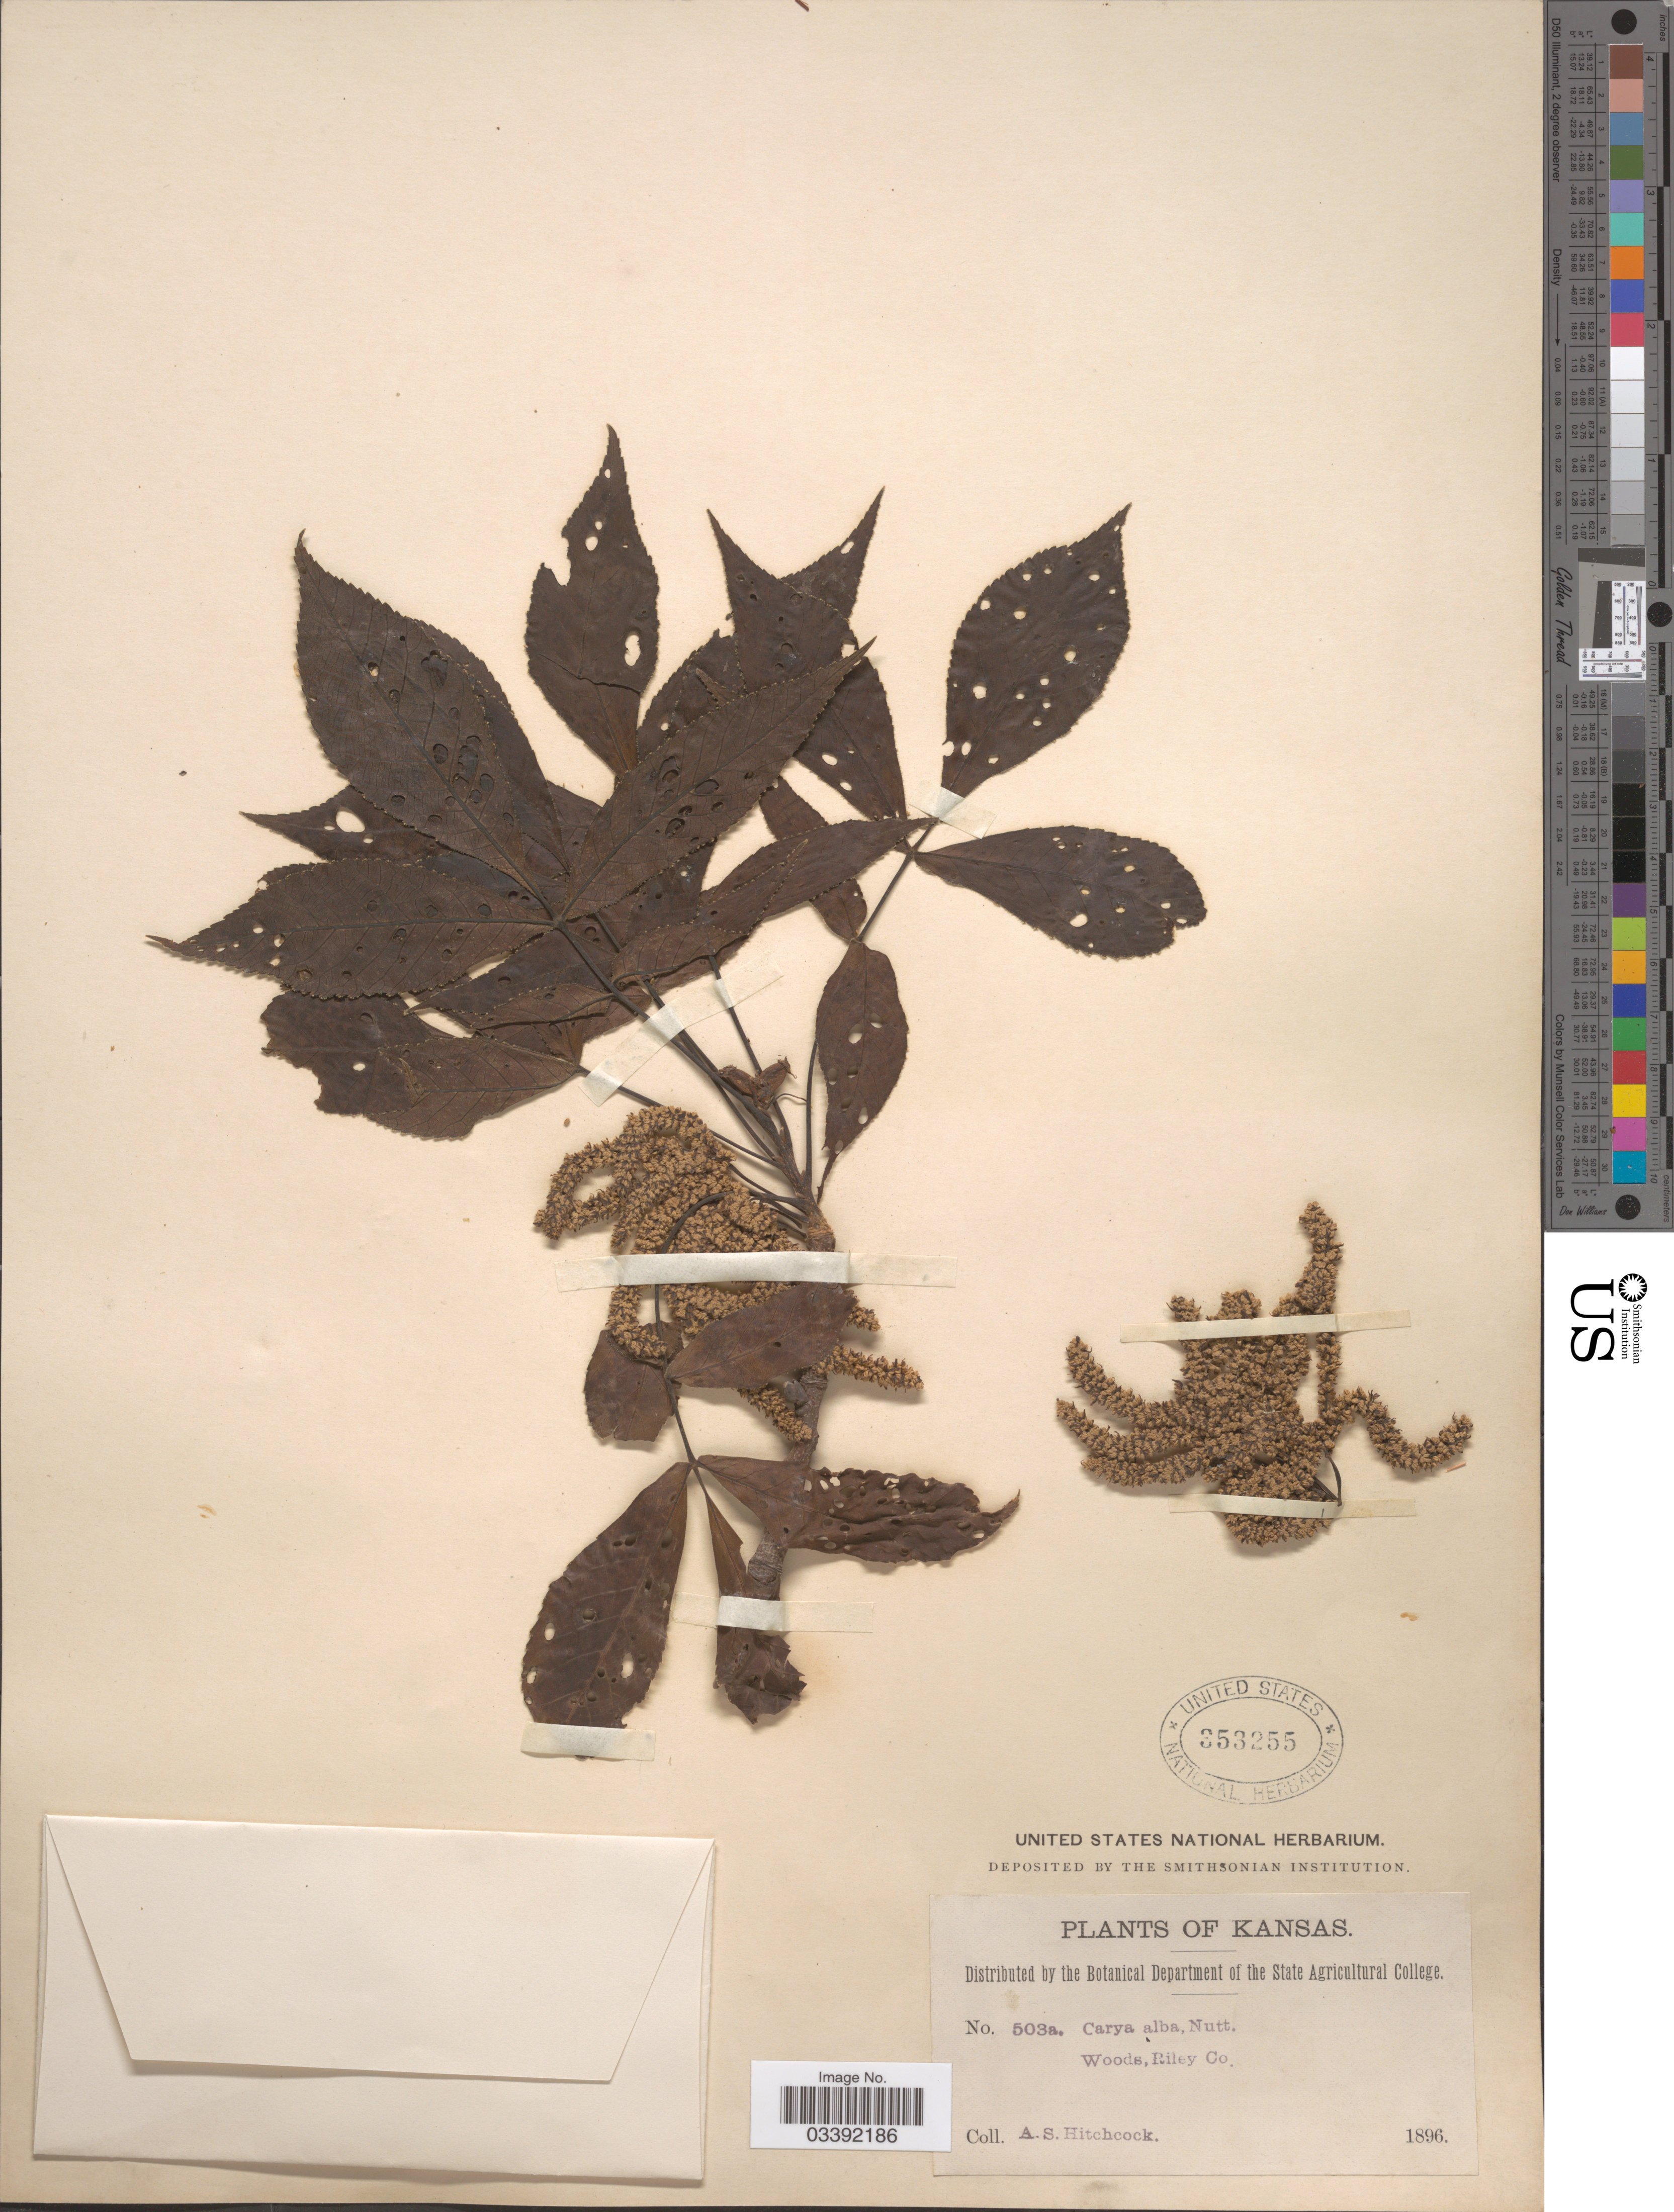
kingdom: Plantae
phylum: Tracheophyta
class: Magnoliopsida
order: Fagales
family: Juglandaceae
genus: Carya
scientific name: Carya ovata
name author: (Mill.) K. Koch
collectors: A. S. Hitchcock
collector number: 503a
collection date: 1896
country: United States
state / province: Kansas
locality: Riley Co.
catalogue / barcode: US 353255